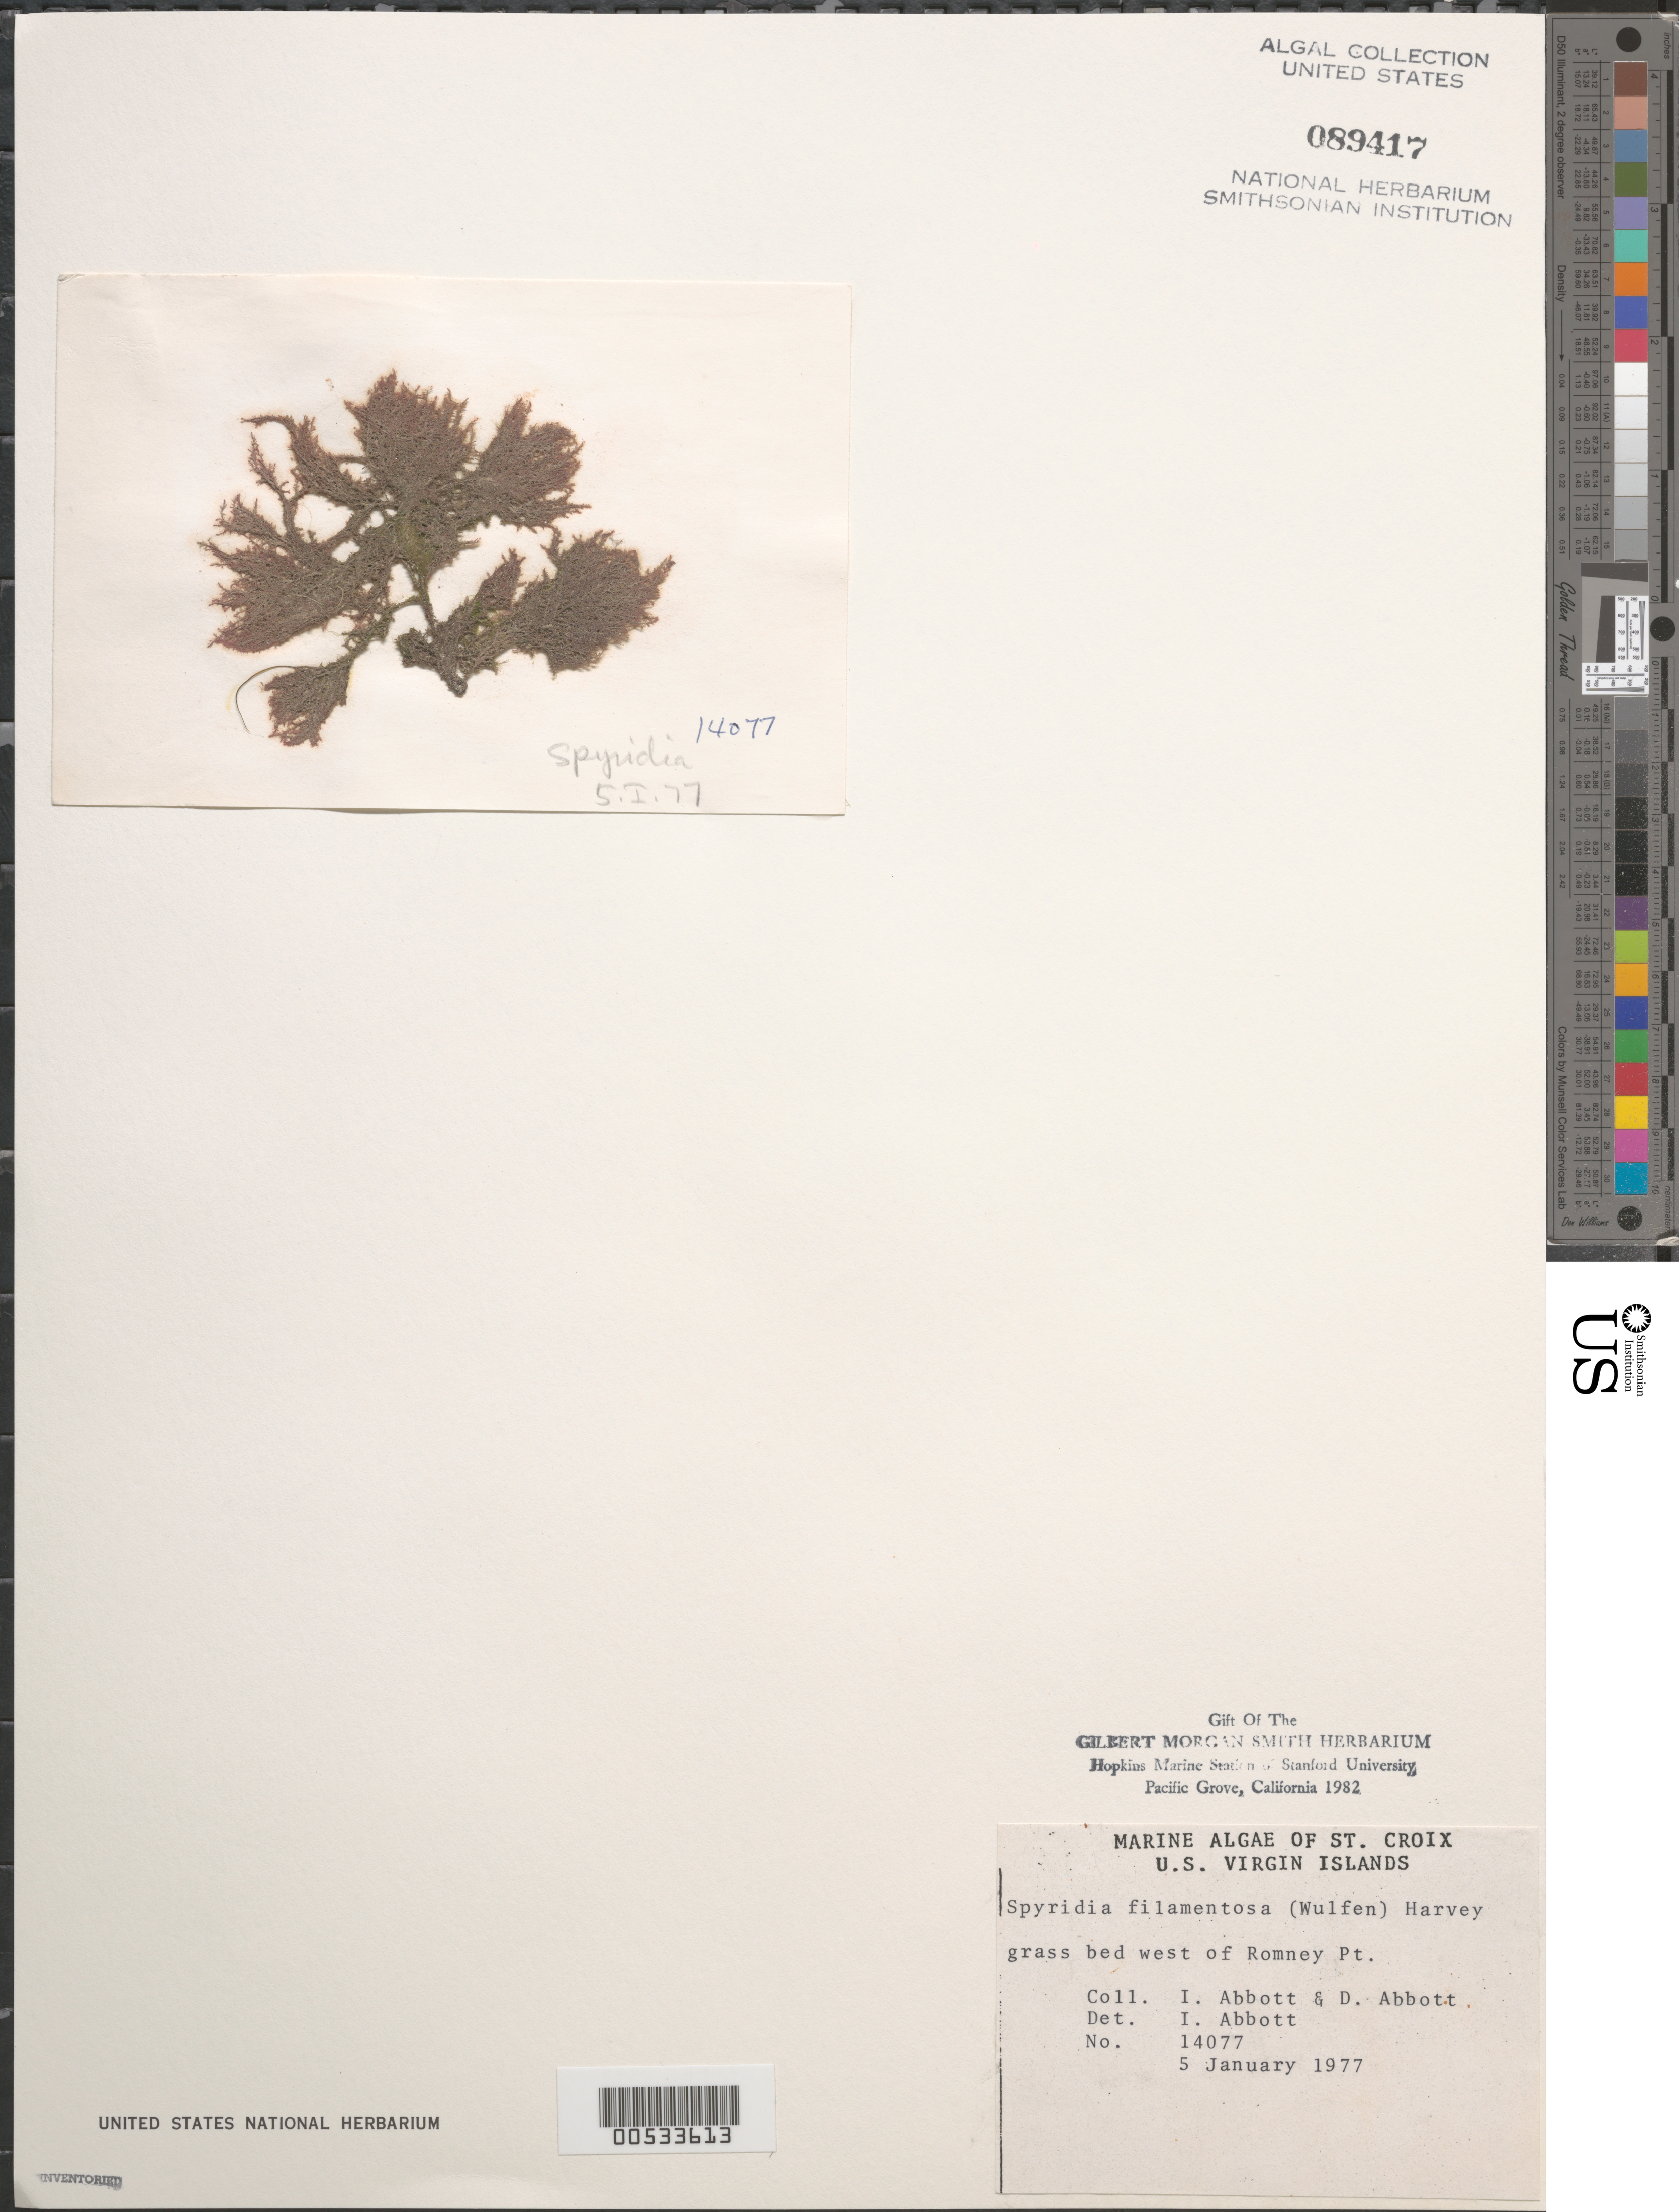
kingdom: Plantae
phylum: Rhodophyta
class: Florideophyceae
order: Ceramiales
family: Spyridiaceae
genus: Spyridia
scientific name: Spyridia filamentosa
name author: (Wulfen) Harv.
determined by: Abbott, Isabella A.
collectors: I. A. Abbott & D. P. Abbott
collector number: IAA 14077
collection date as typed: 05 Jan 1977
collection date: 1977-01-05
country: U.S. Virgin Islands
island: St. Croix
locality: West of Romney Point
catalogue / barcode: US 89417